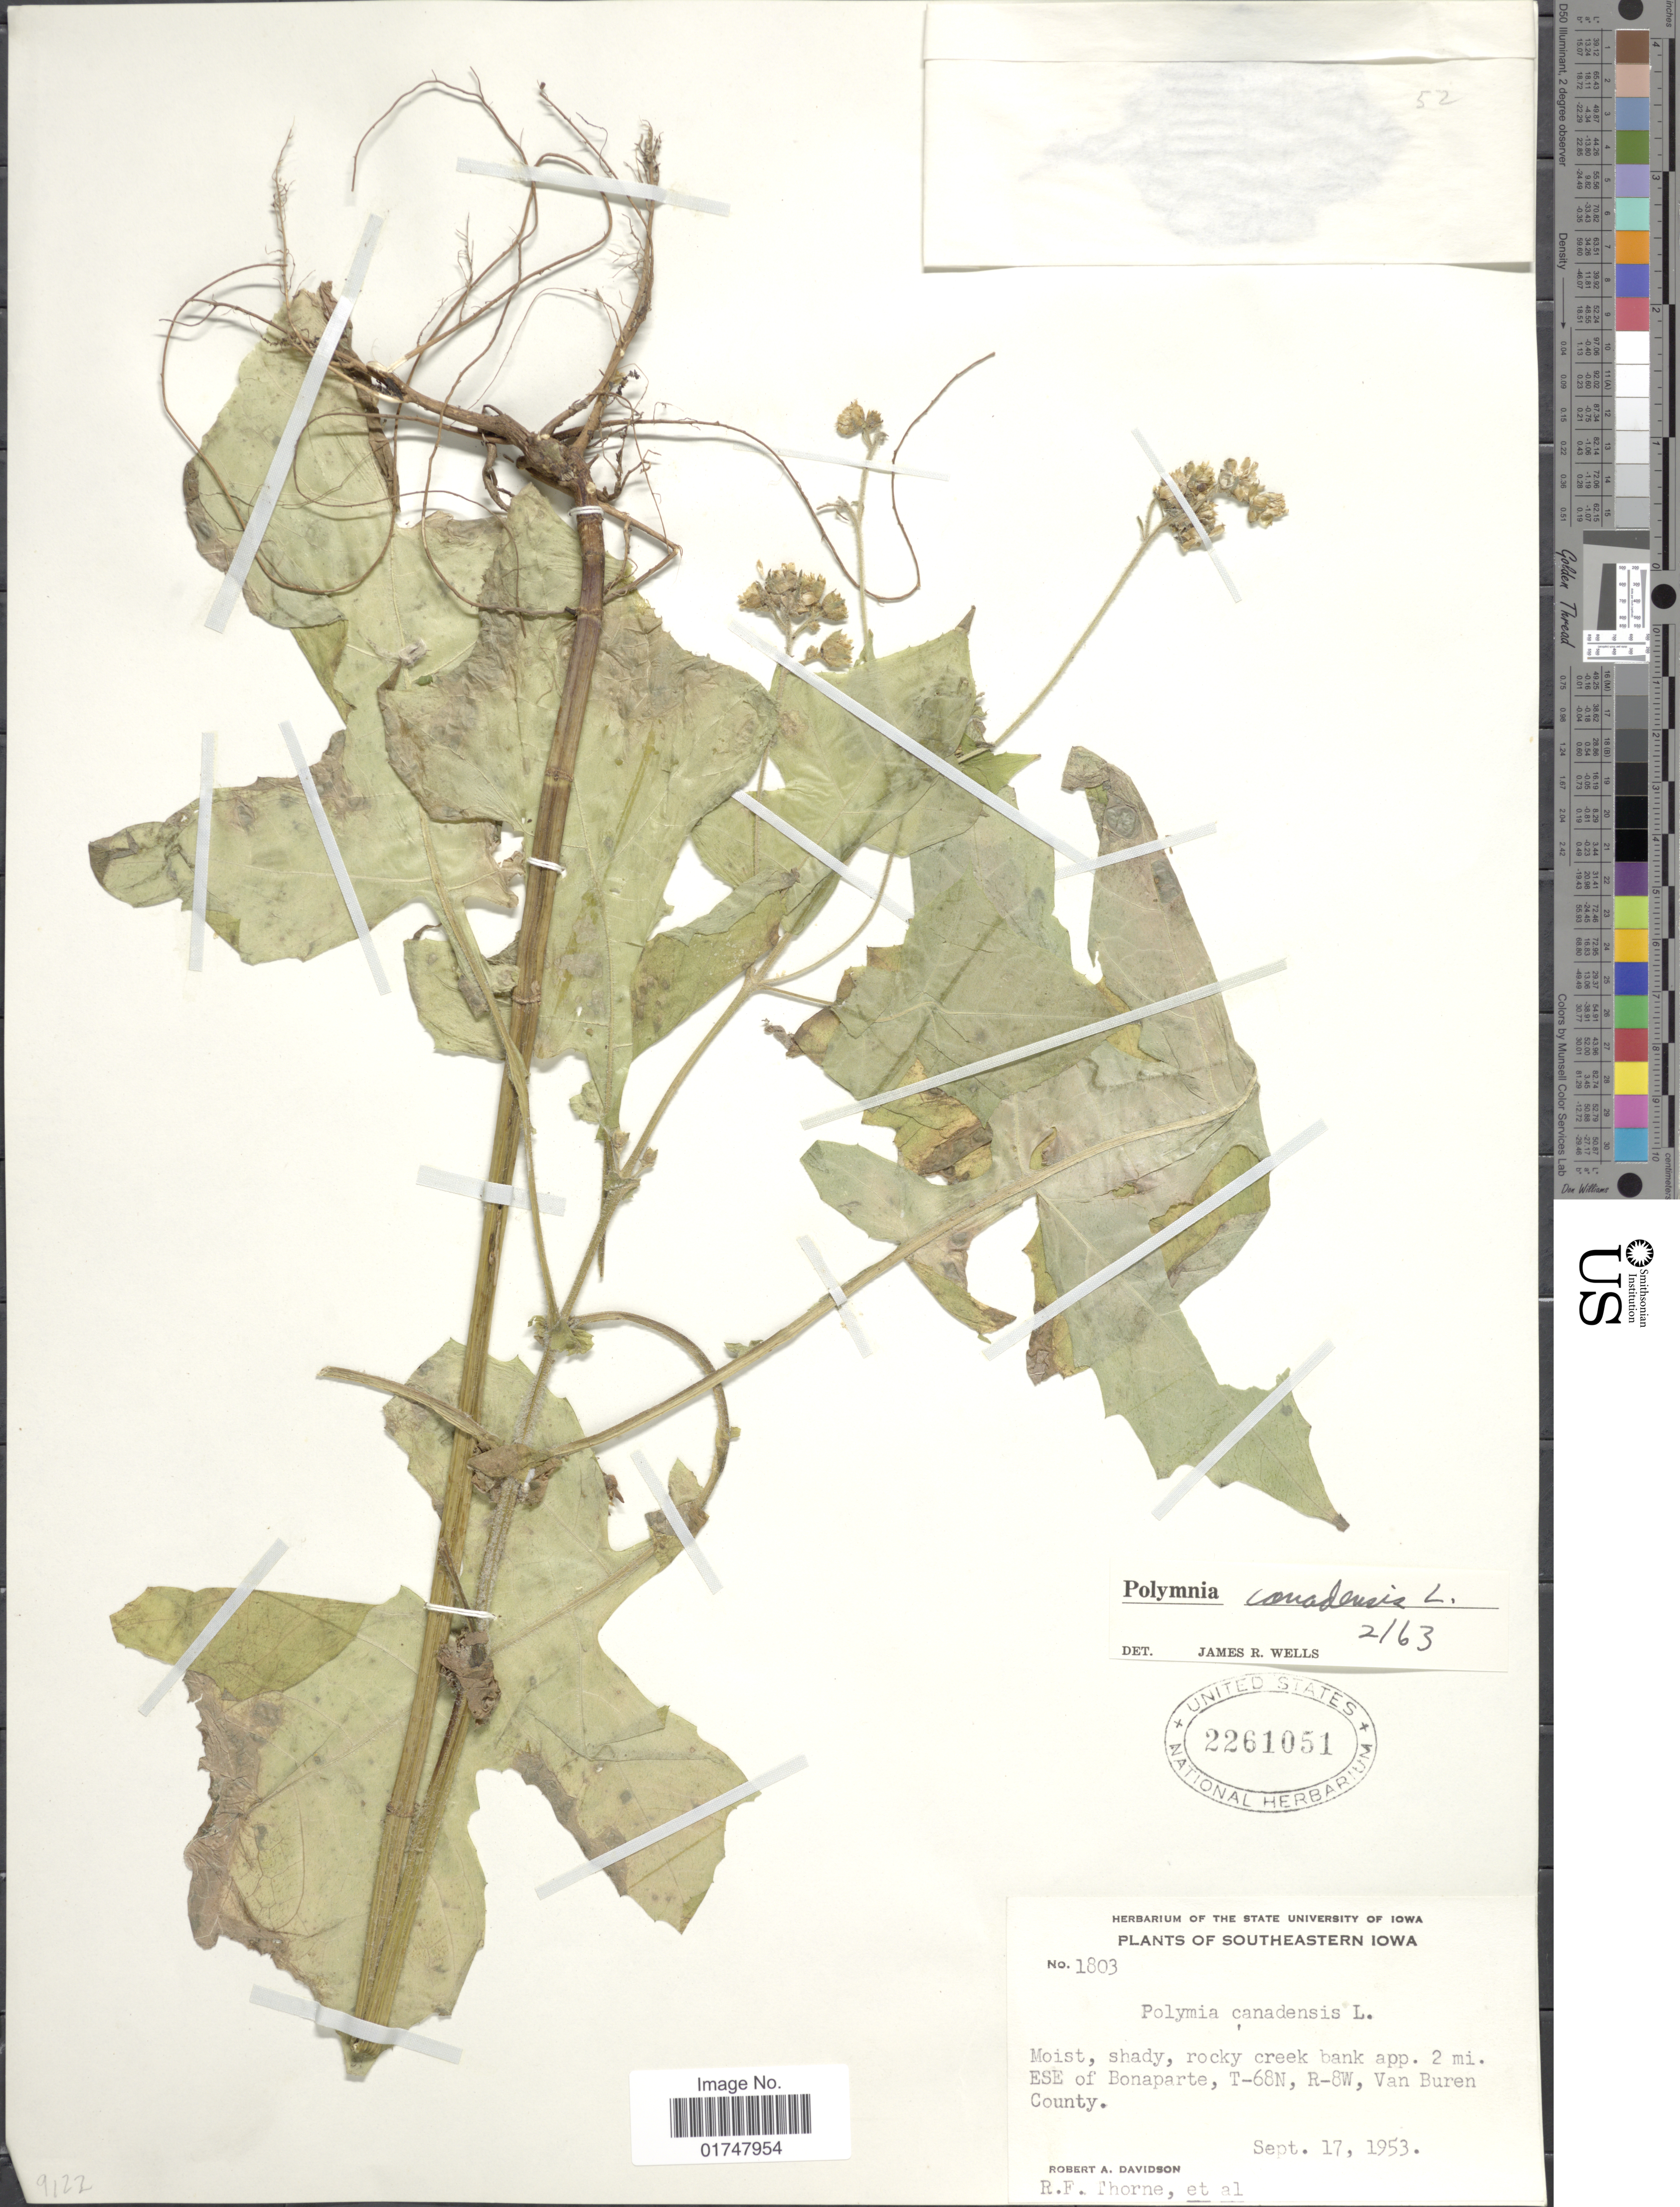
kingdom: Plantae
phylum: Tracheophyta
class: Magnoliopsida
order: Asterales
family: Asteraceae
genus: Polymnia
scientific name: Polymnia canadensis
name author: L.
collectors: R. A. Davidson, R. F. Thorne & et al.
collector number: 1803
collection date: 1953-09-17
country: United States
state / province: Iowa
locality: Southeastern Iowa: Moist, shady, rocky creek bank app. 2 mi. ESE of Bonaparte, T-68N, R-8W, Van Buren County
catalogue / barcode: US 2261051